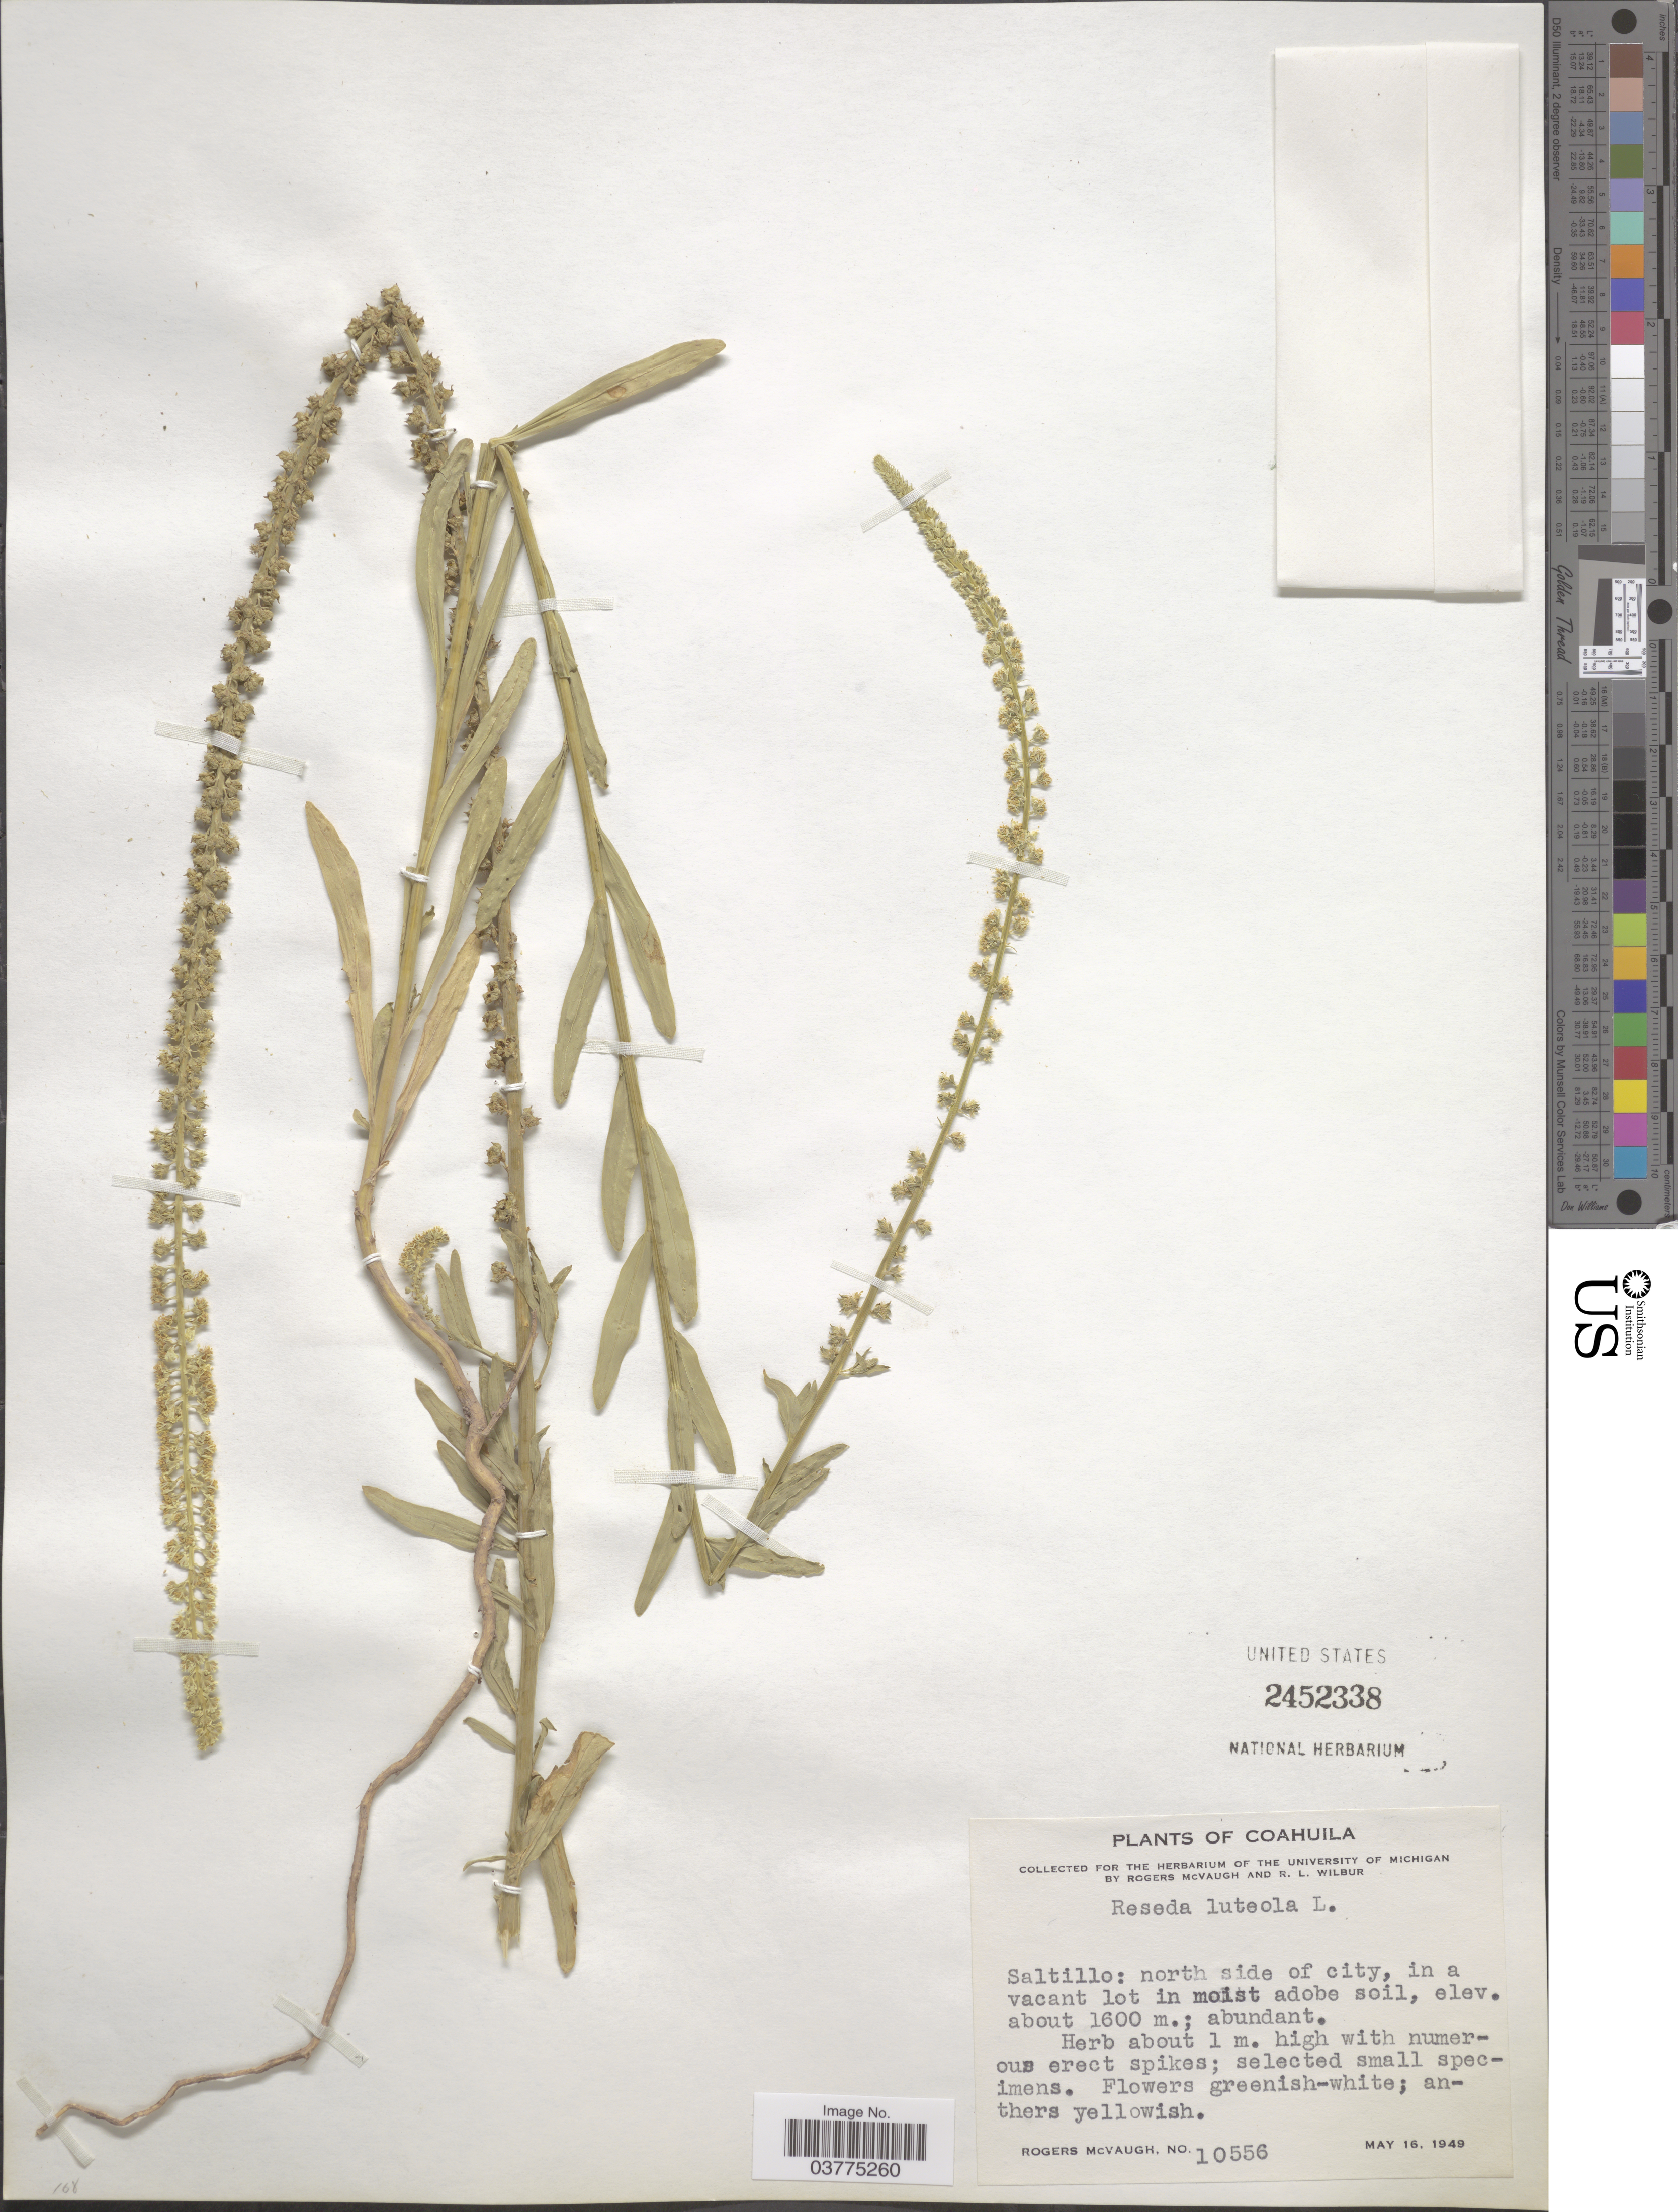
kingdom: Plantae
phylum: Tracheophyta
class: Magnoliopsida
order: Brassicales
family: Resedaceae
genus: Reseda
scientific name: Reseda luteola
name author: L.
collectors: R. McVaugh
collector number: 10556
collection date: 1949-05-16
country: Mexico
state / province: Coahuila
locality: Saltillo: north side of city.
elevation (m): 1600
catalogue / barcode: US 2452338